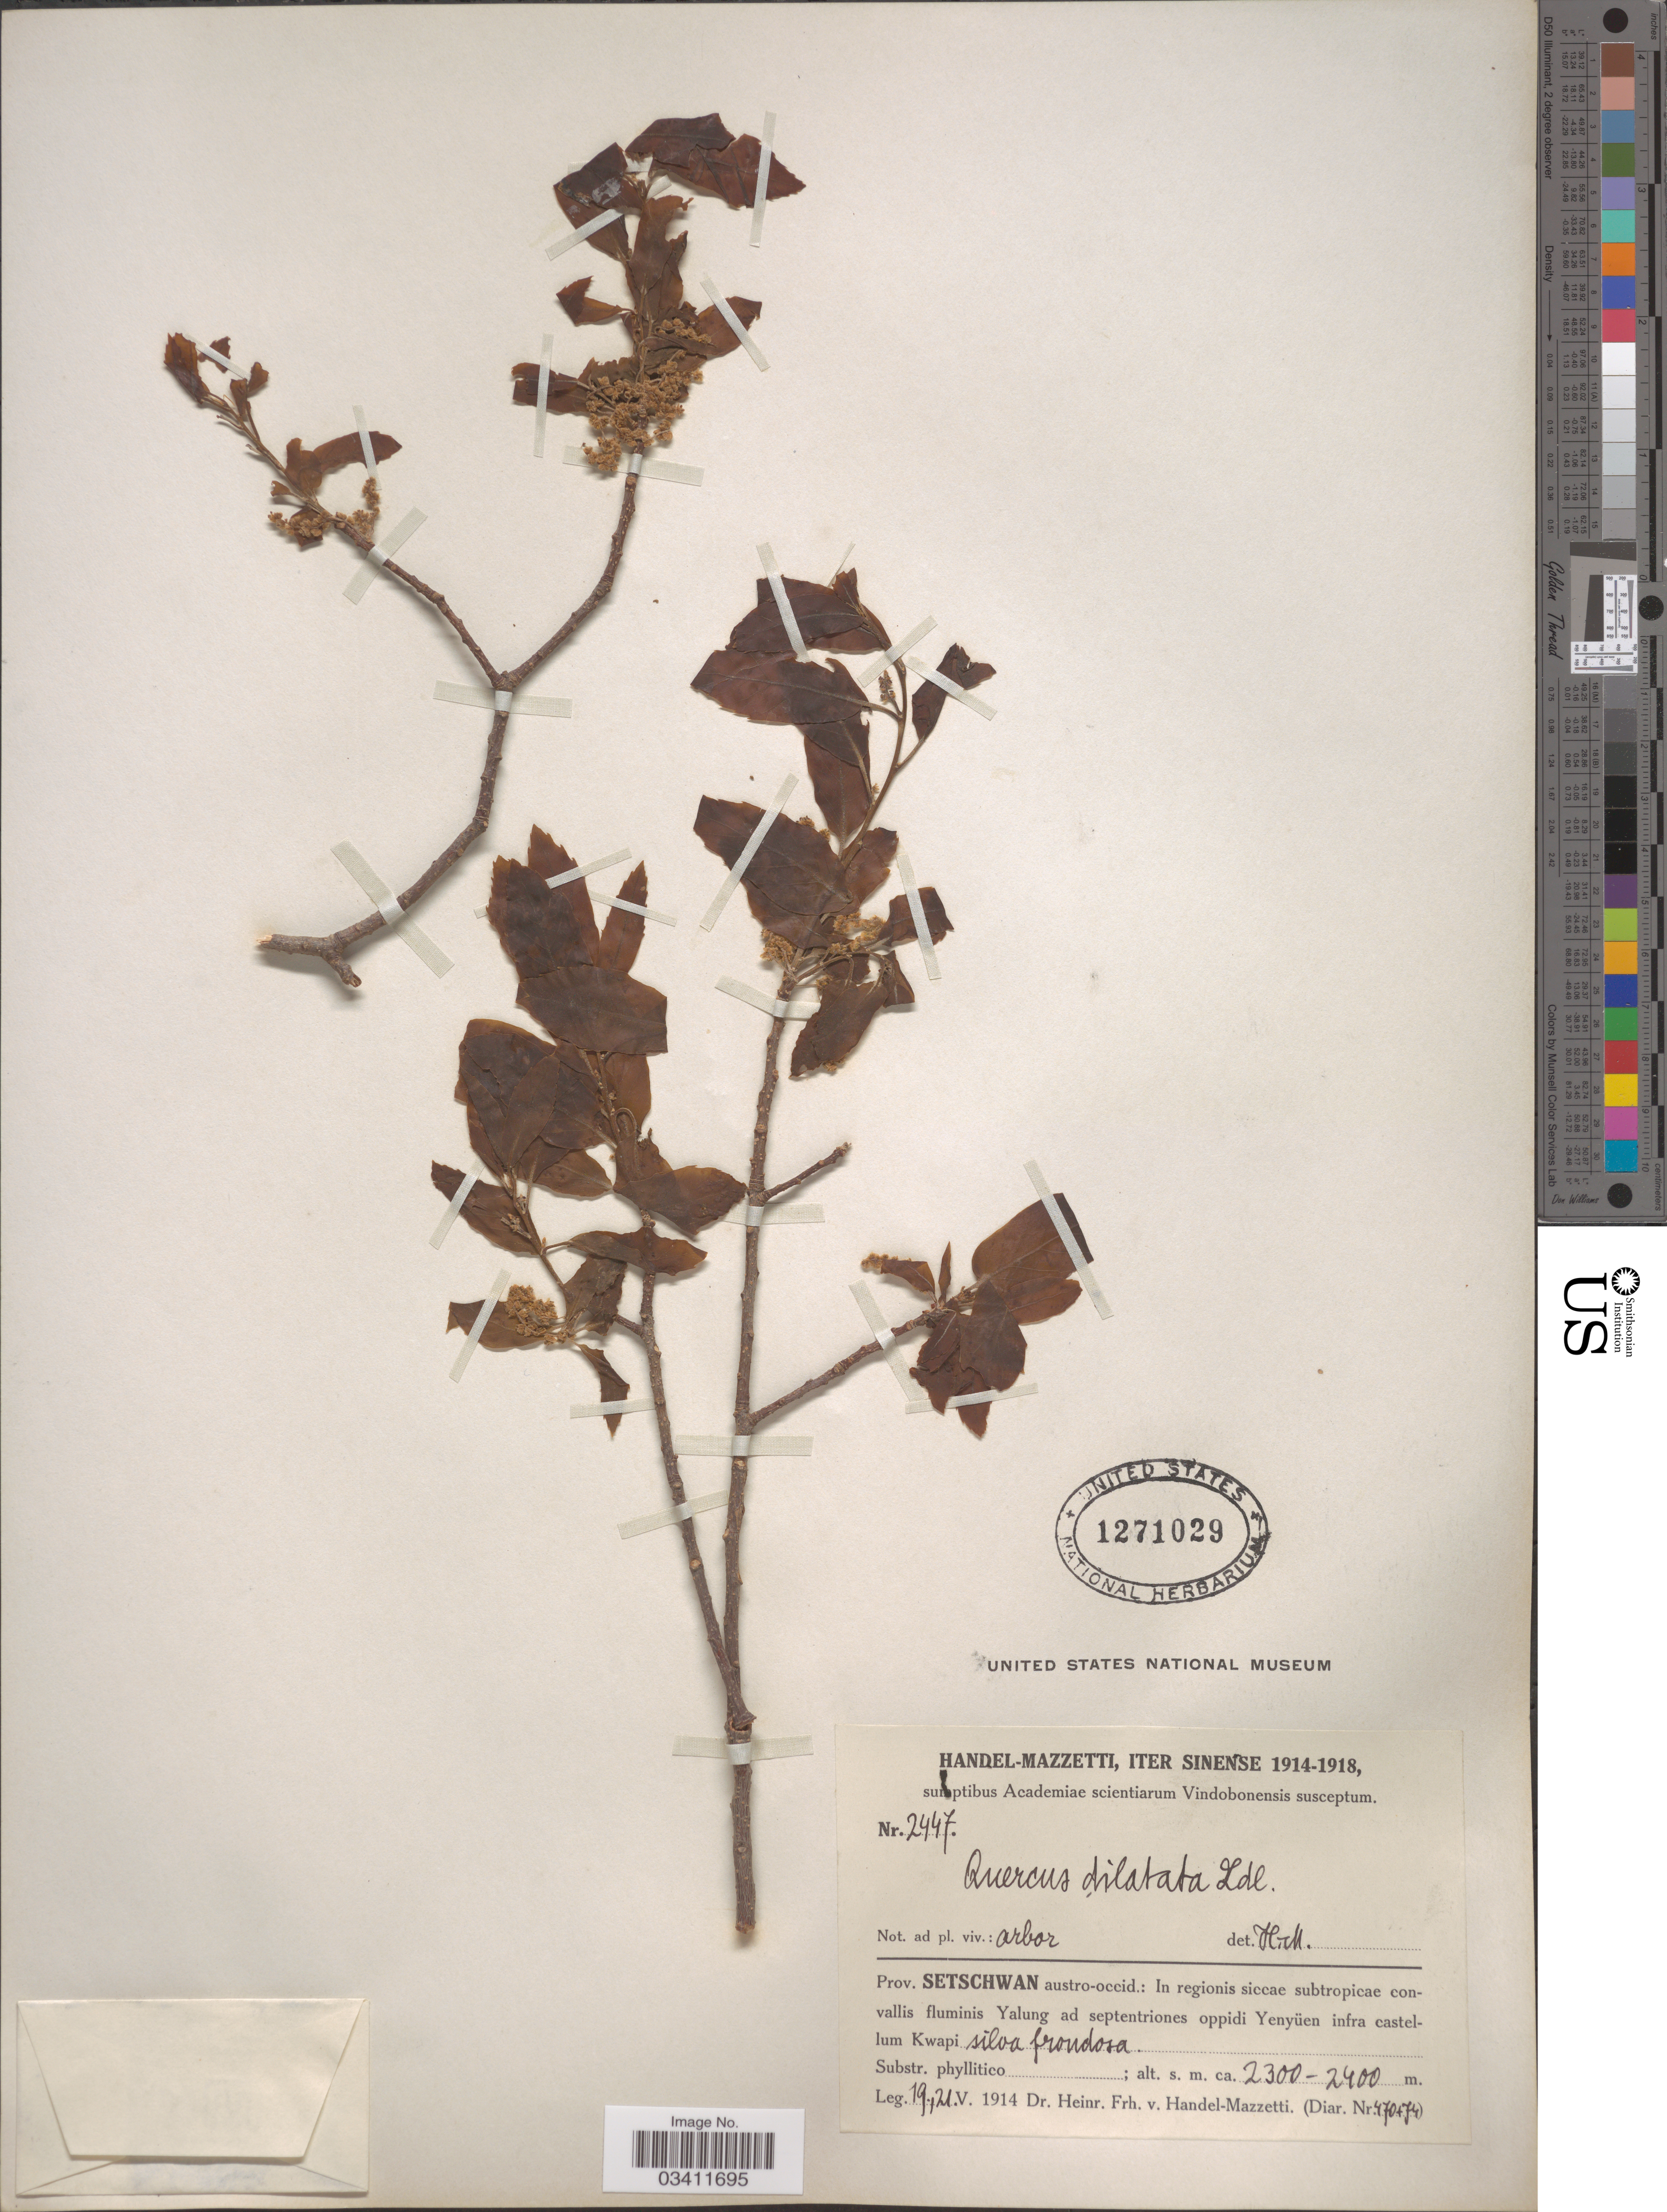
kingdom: Plantae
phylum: Tracheophyta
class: Magnoliopsida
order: Fagales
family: Fagaceae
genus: Quercus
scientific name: Quercus floribunda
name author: Lindl. ex A. Camus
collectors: H. Handel-Mazzetti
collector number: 2447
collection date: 1914-05-19/1914-05-21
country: China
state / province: Sichuan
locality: Sinense. Prov. Setschwan austro-occid.: In regionis siccae subtropicae convallis fluminis Yalung ad septentriones oppidi Yenyüen infra castellum Kwapi silva frondosa [interpreted].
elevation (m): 2300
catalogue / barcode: US 1271029